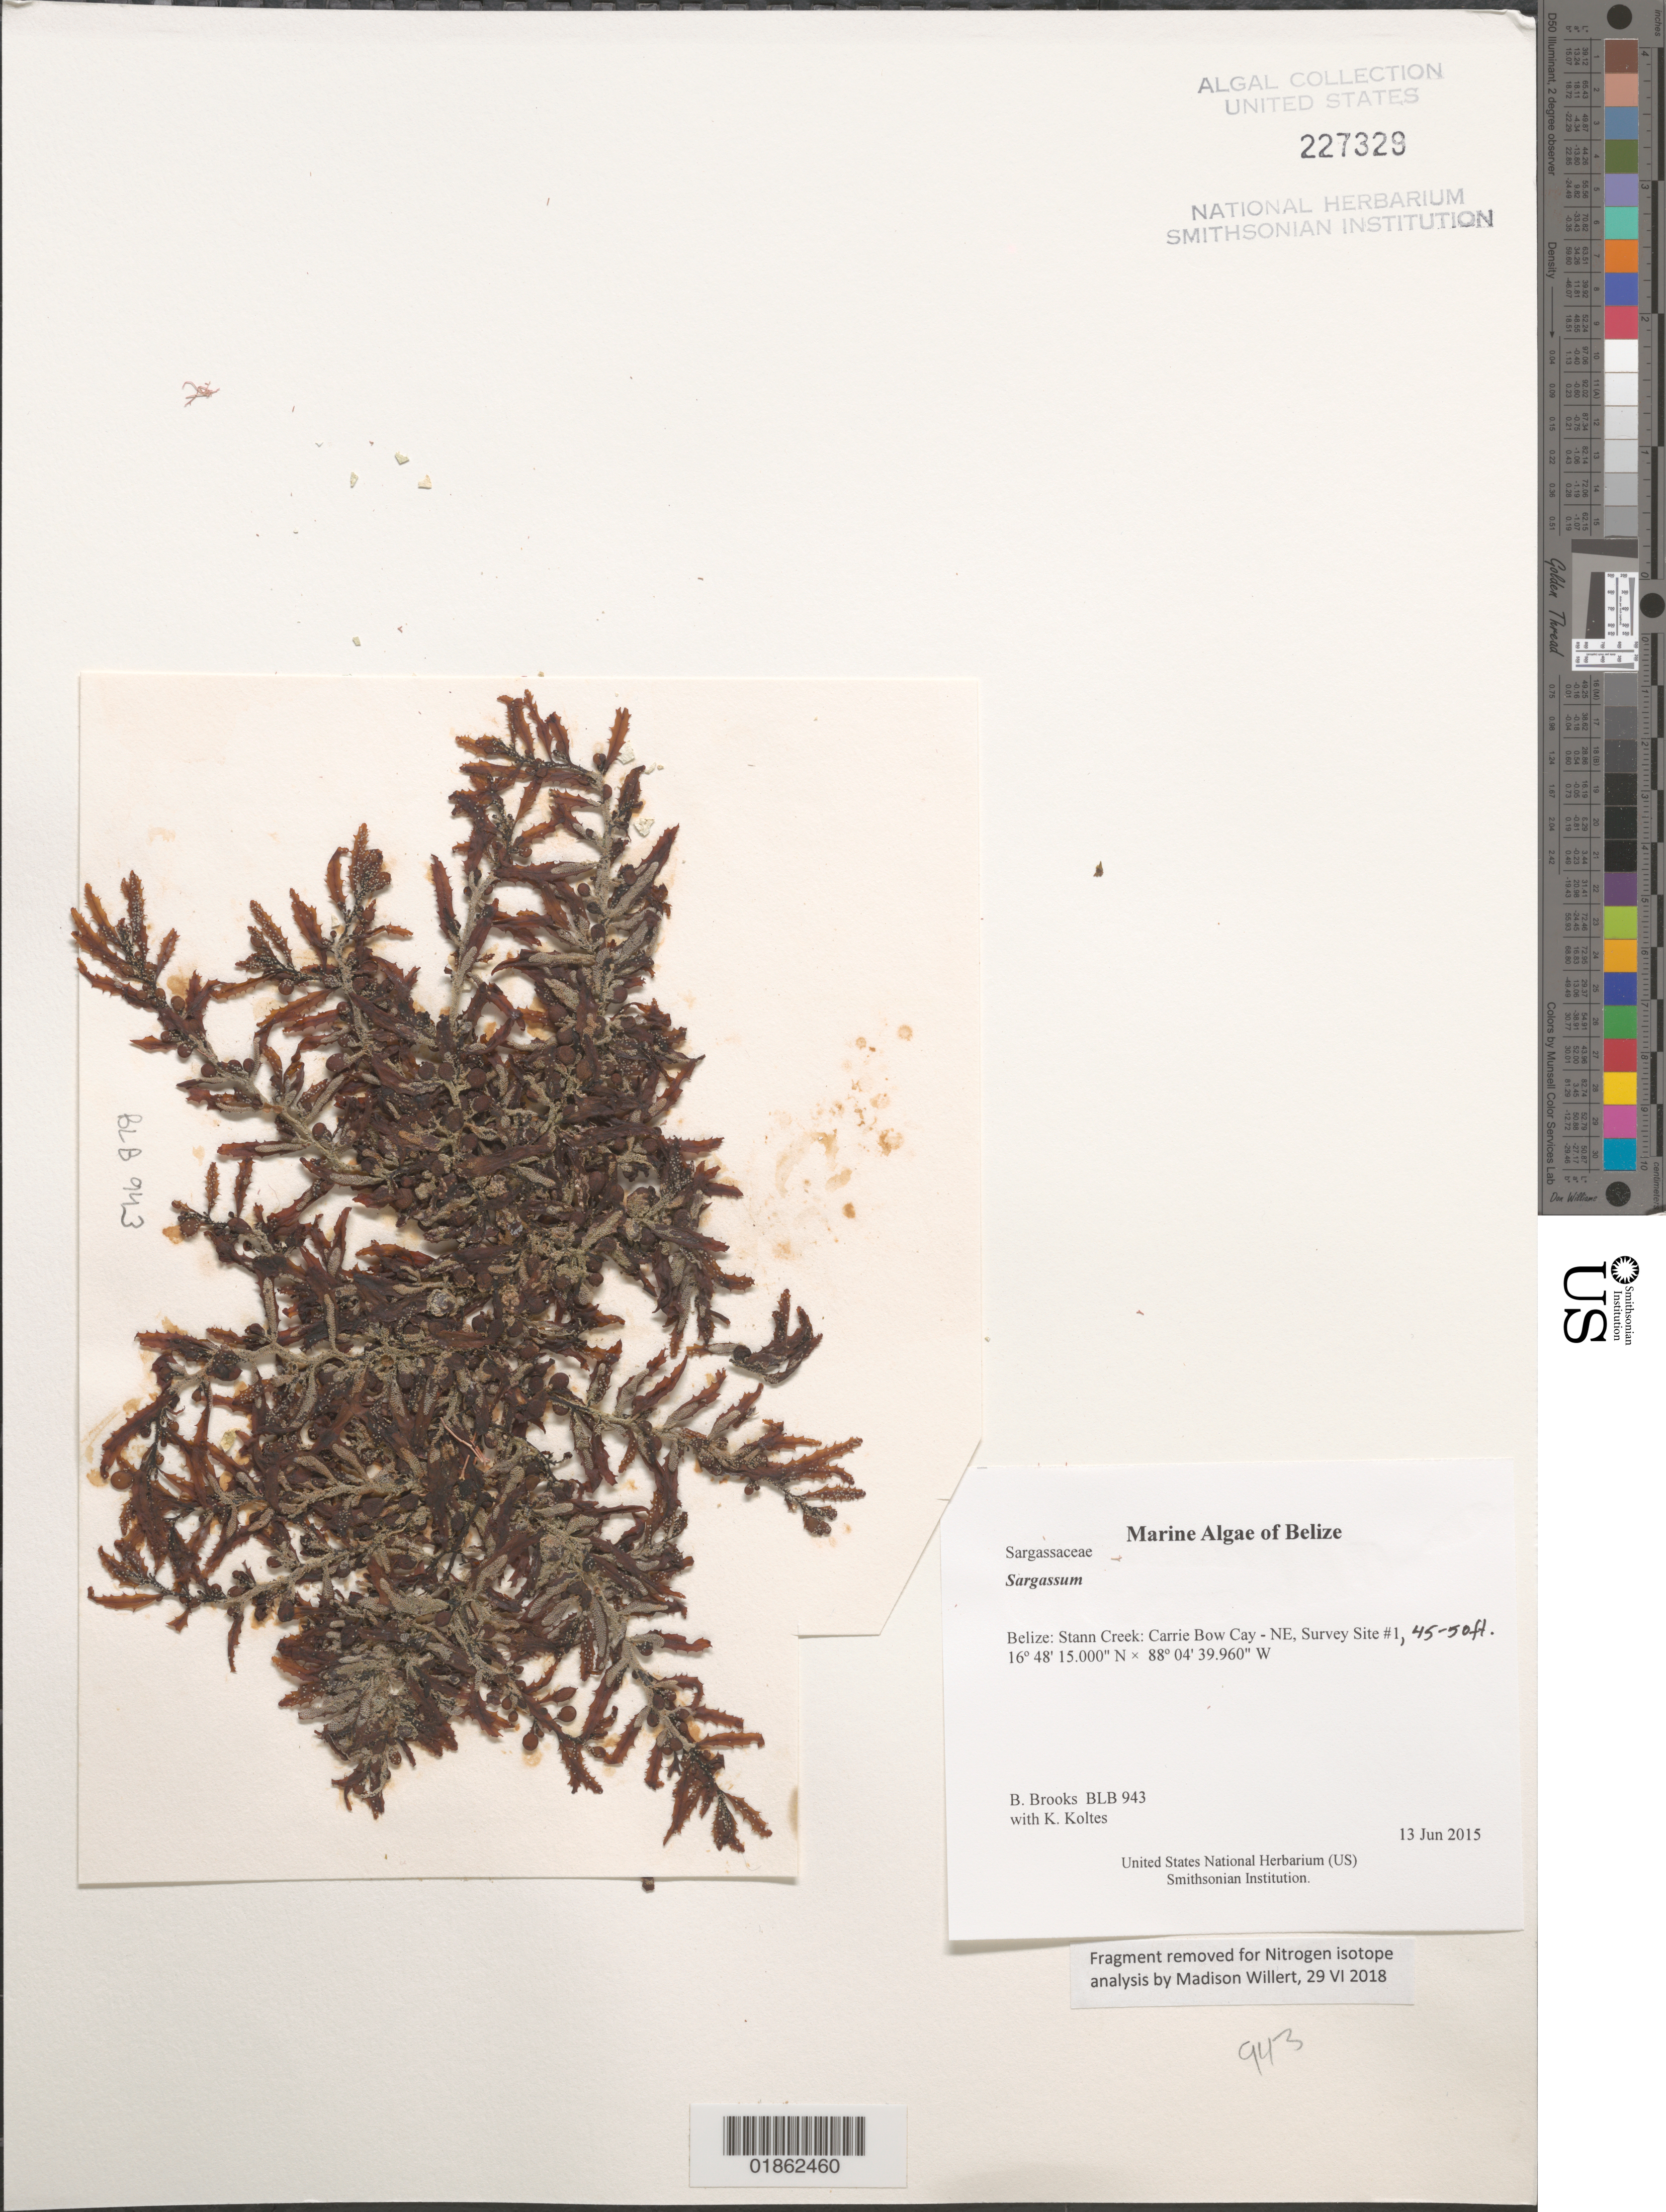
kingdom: Chromista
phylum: Ochrophyta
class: Phaeophyceae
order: Fucales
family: Sargassaceae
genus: Sargassum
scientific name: Sargassum sp.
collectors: B. Brooks & K. Koltes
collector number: BLB 943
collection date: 2015-06-13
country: Belize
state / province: Stann Creek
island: Carrie Bow Cay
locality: Carrie Bow Cay - NE, Survey Site #1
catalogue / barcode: US 227329